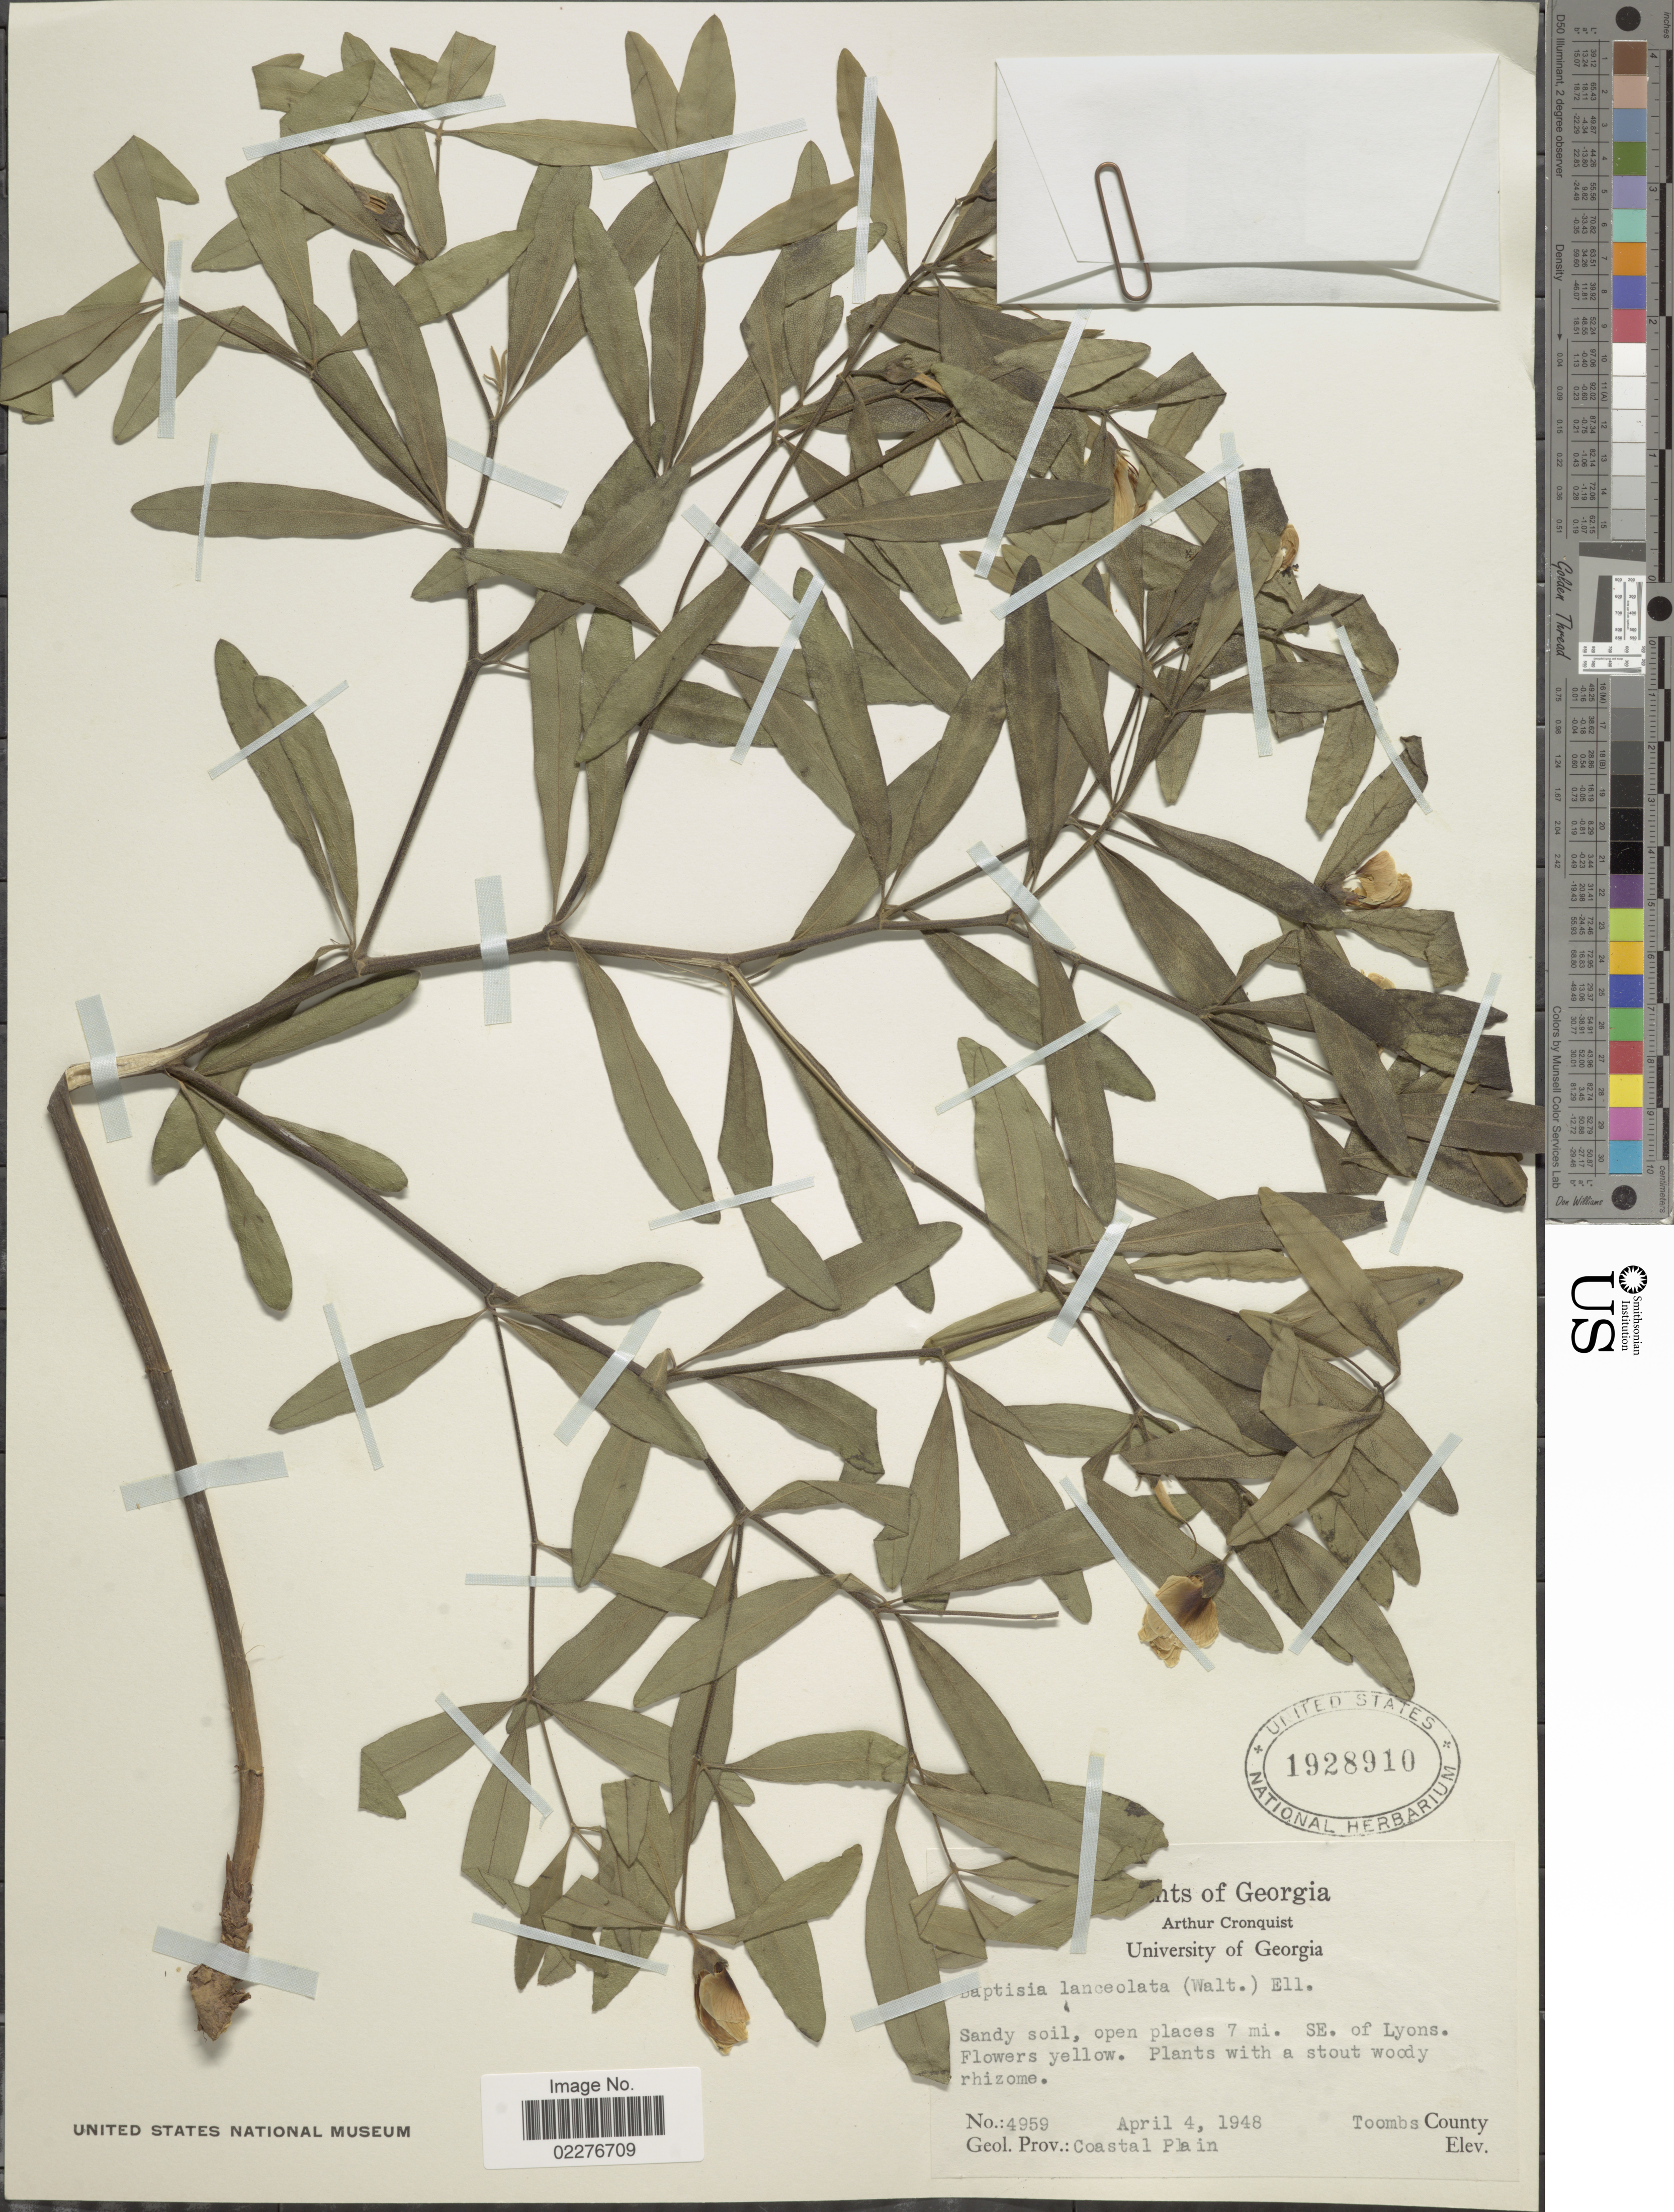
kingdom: Plantae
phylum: Tracheophyta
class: Magnoliopsida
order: Fabales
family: Fabaceae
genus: Baptisia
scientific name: Baptisia lanceolata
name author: (Walter) Elliott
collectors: A. J. Cronquist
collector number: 4959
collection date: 1948-04-04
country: United States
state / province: Georgia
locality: SE of Lyons. Toombs County, Geol Prov. Coastal Plain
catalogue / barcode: US 1928910